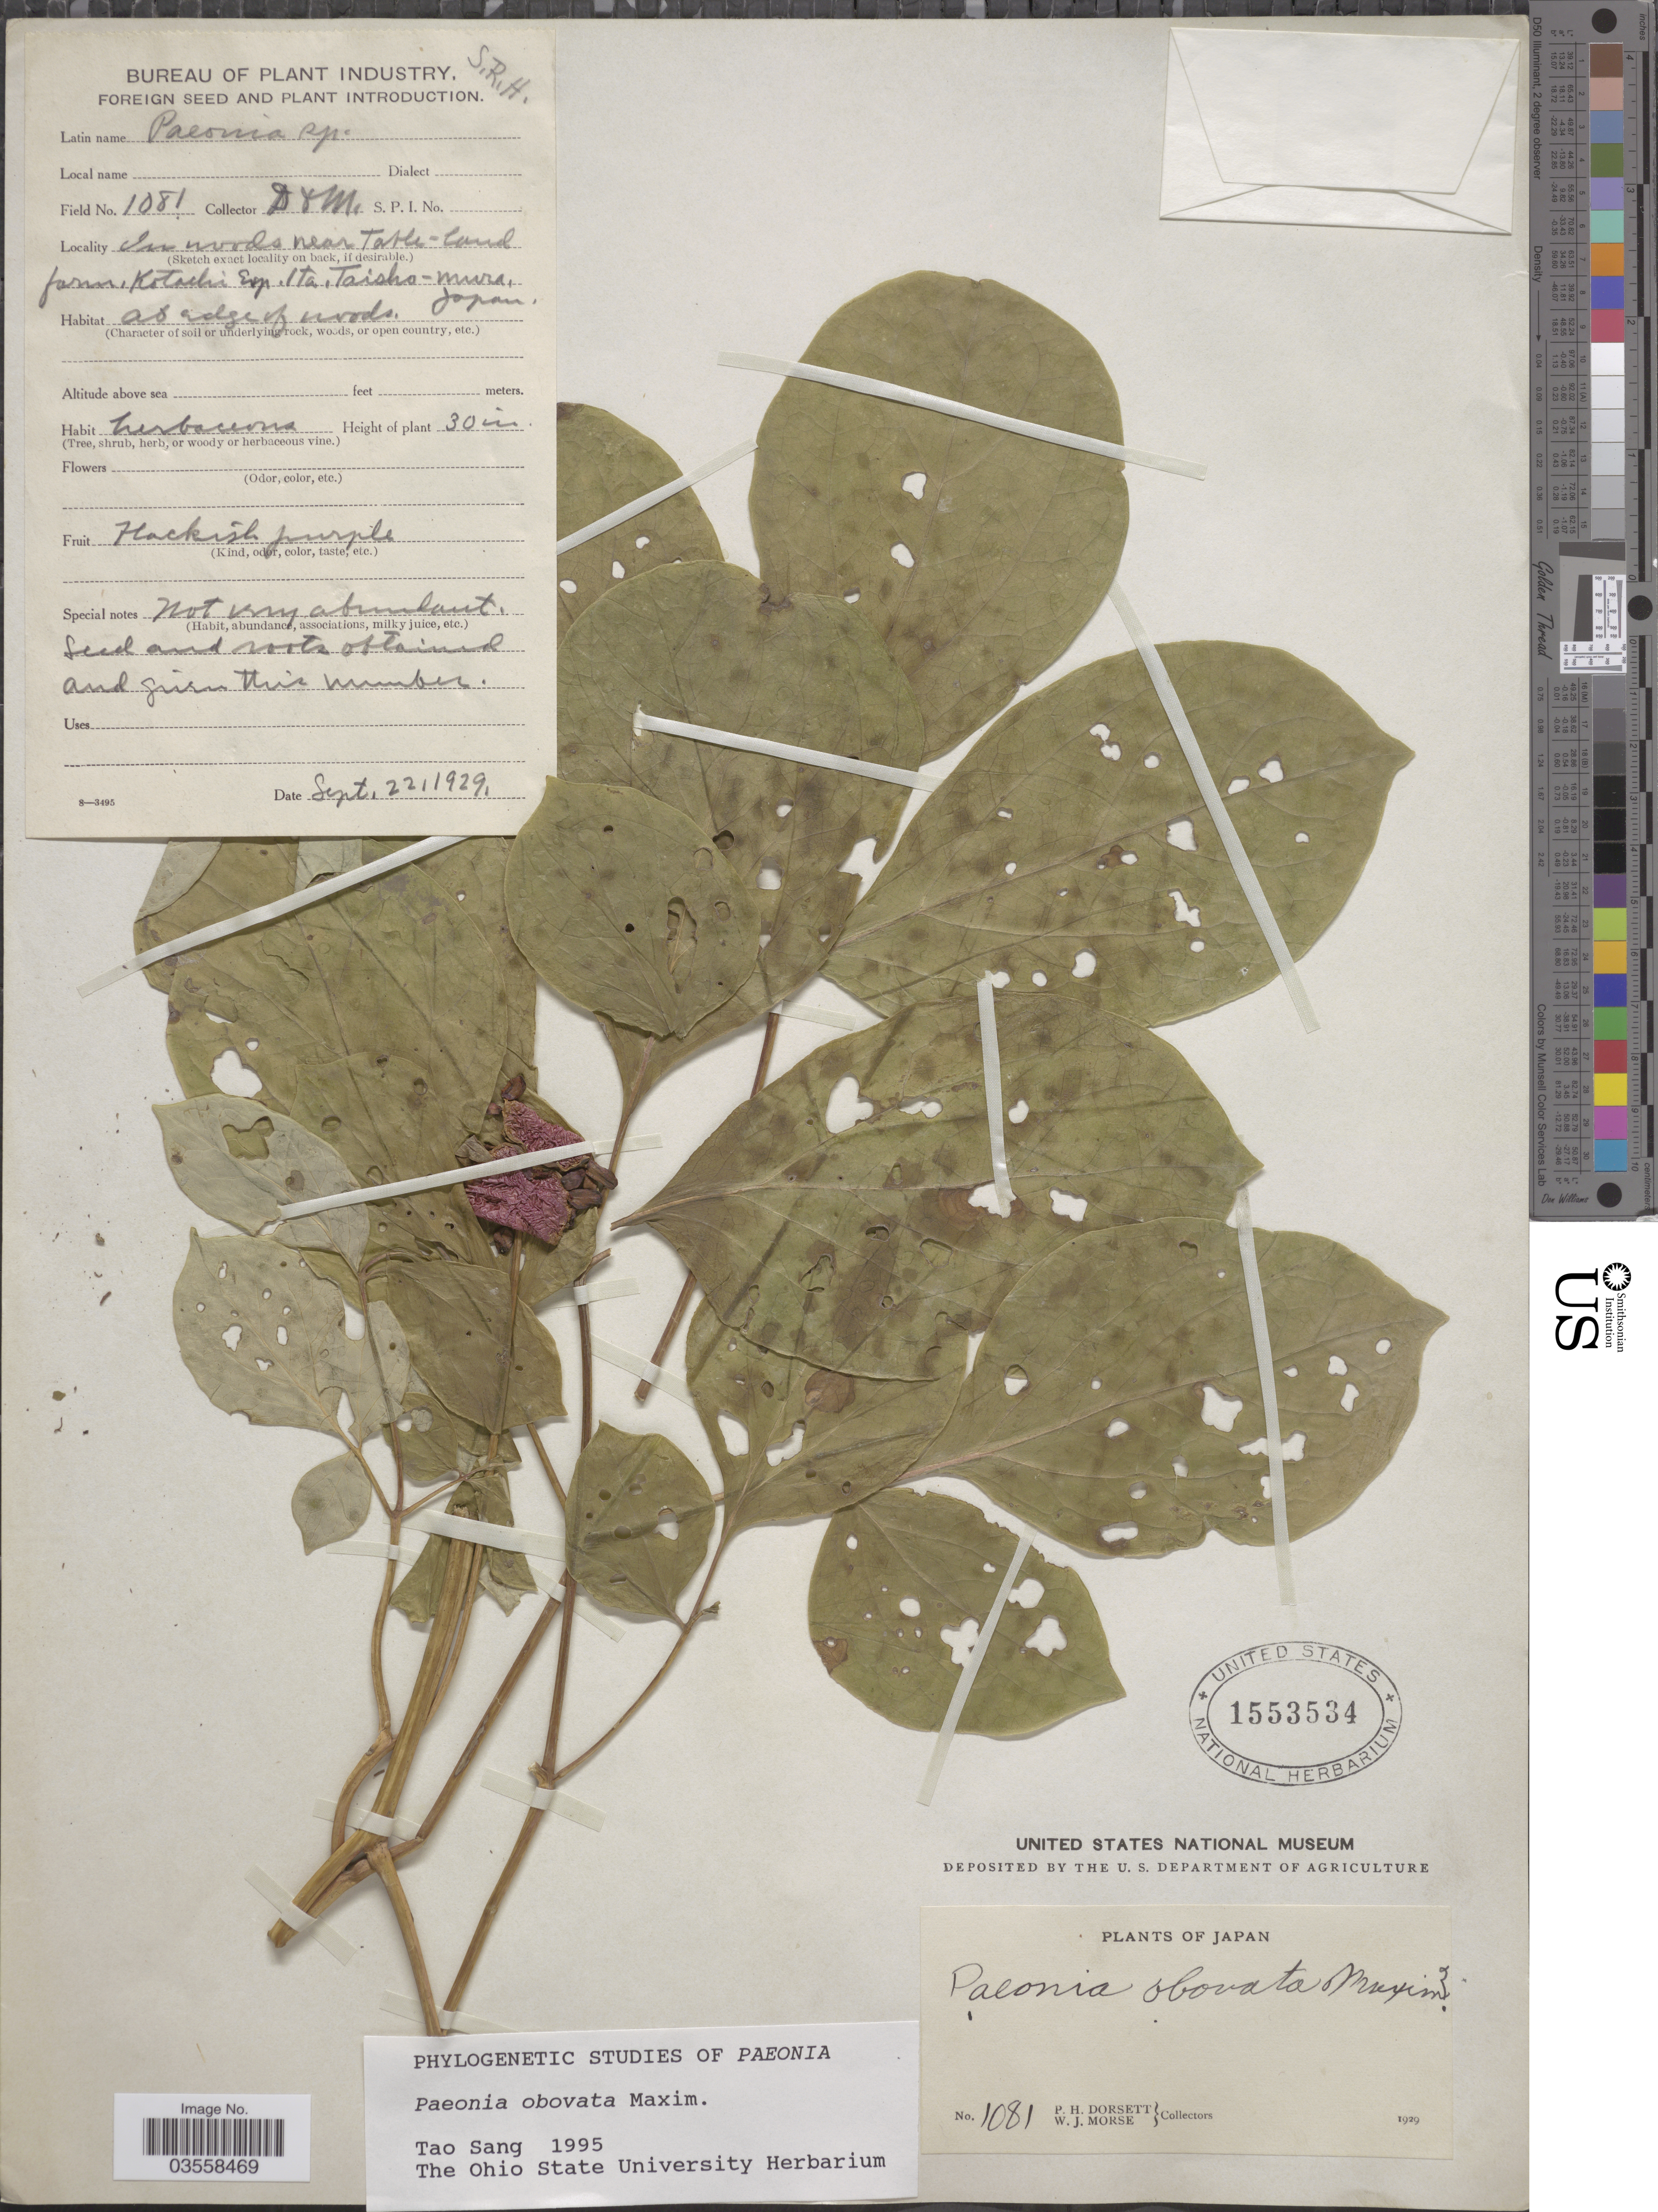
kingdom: Plantae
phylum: Tracheophyta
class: Magnoliopsida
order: Saxifragales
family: Paeoniaceae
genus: Paeonia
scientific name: Paeonia obovata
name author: Maxim.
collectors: P. H. Dorsett & W. J. Morse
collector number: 1081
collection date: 1929-09-22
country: Japan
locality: In woods near Table-land farm, Kotachi Exp. Sta. Taisho-mura.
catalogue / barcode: US 1553534